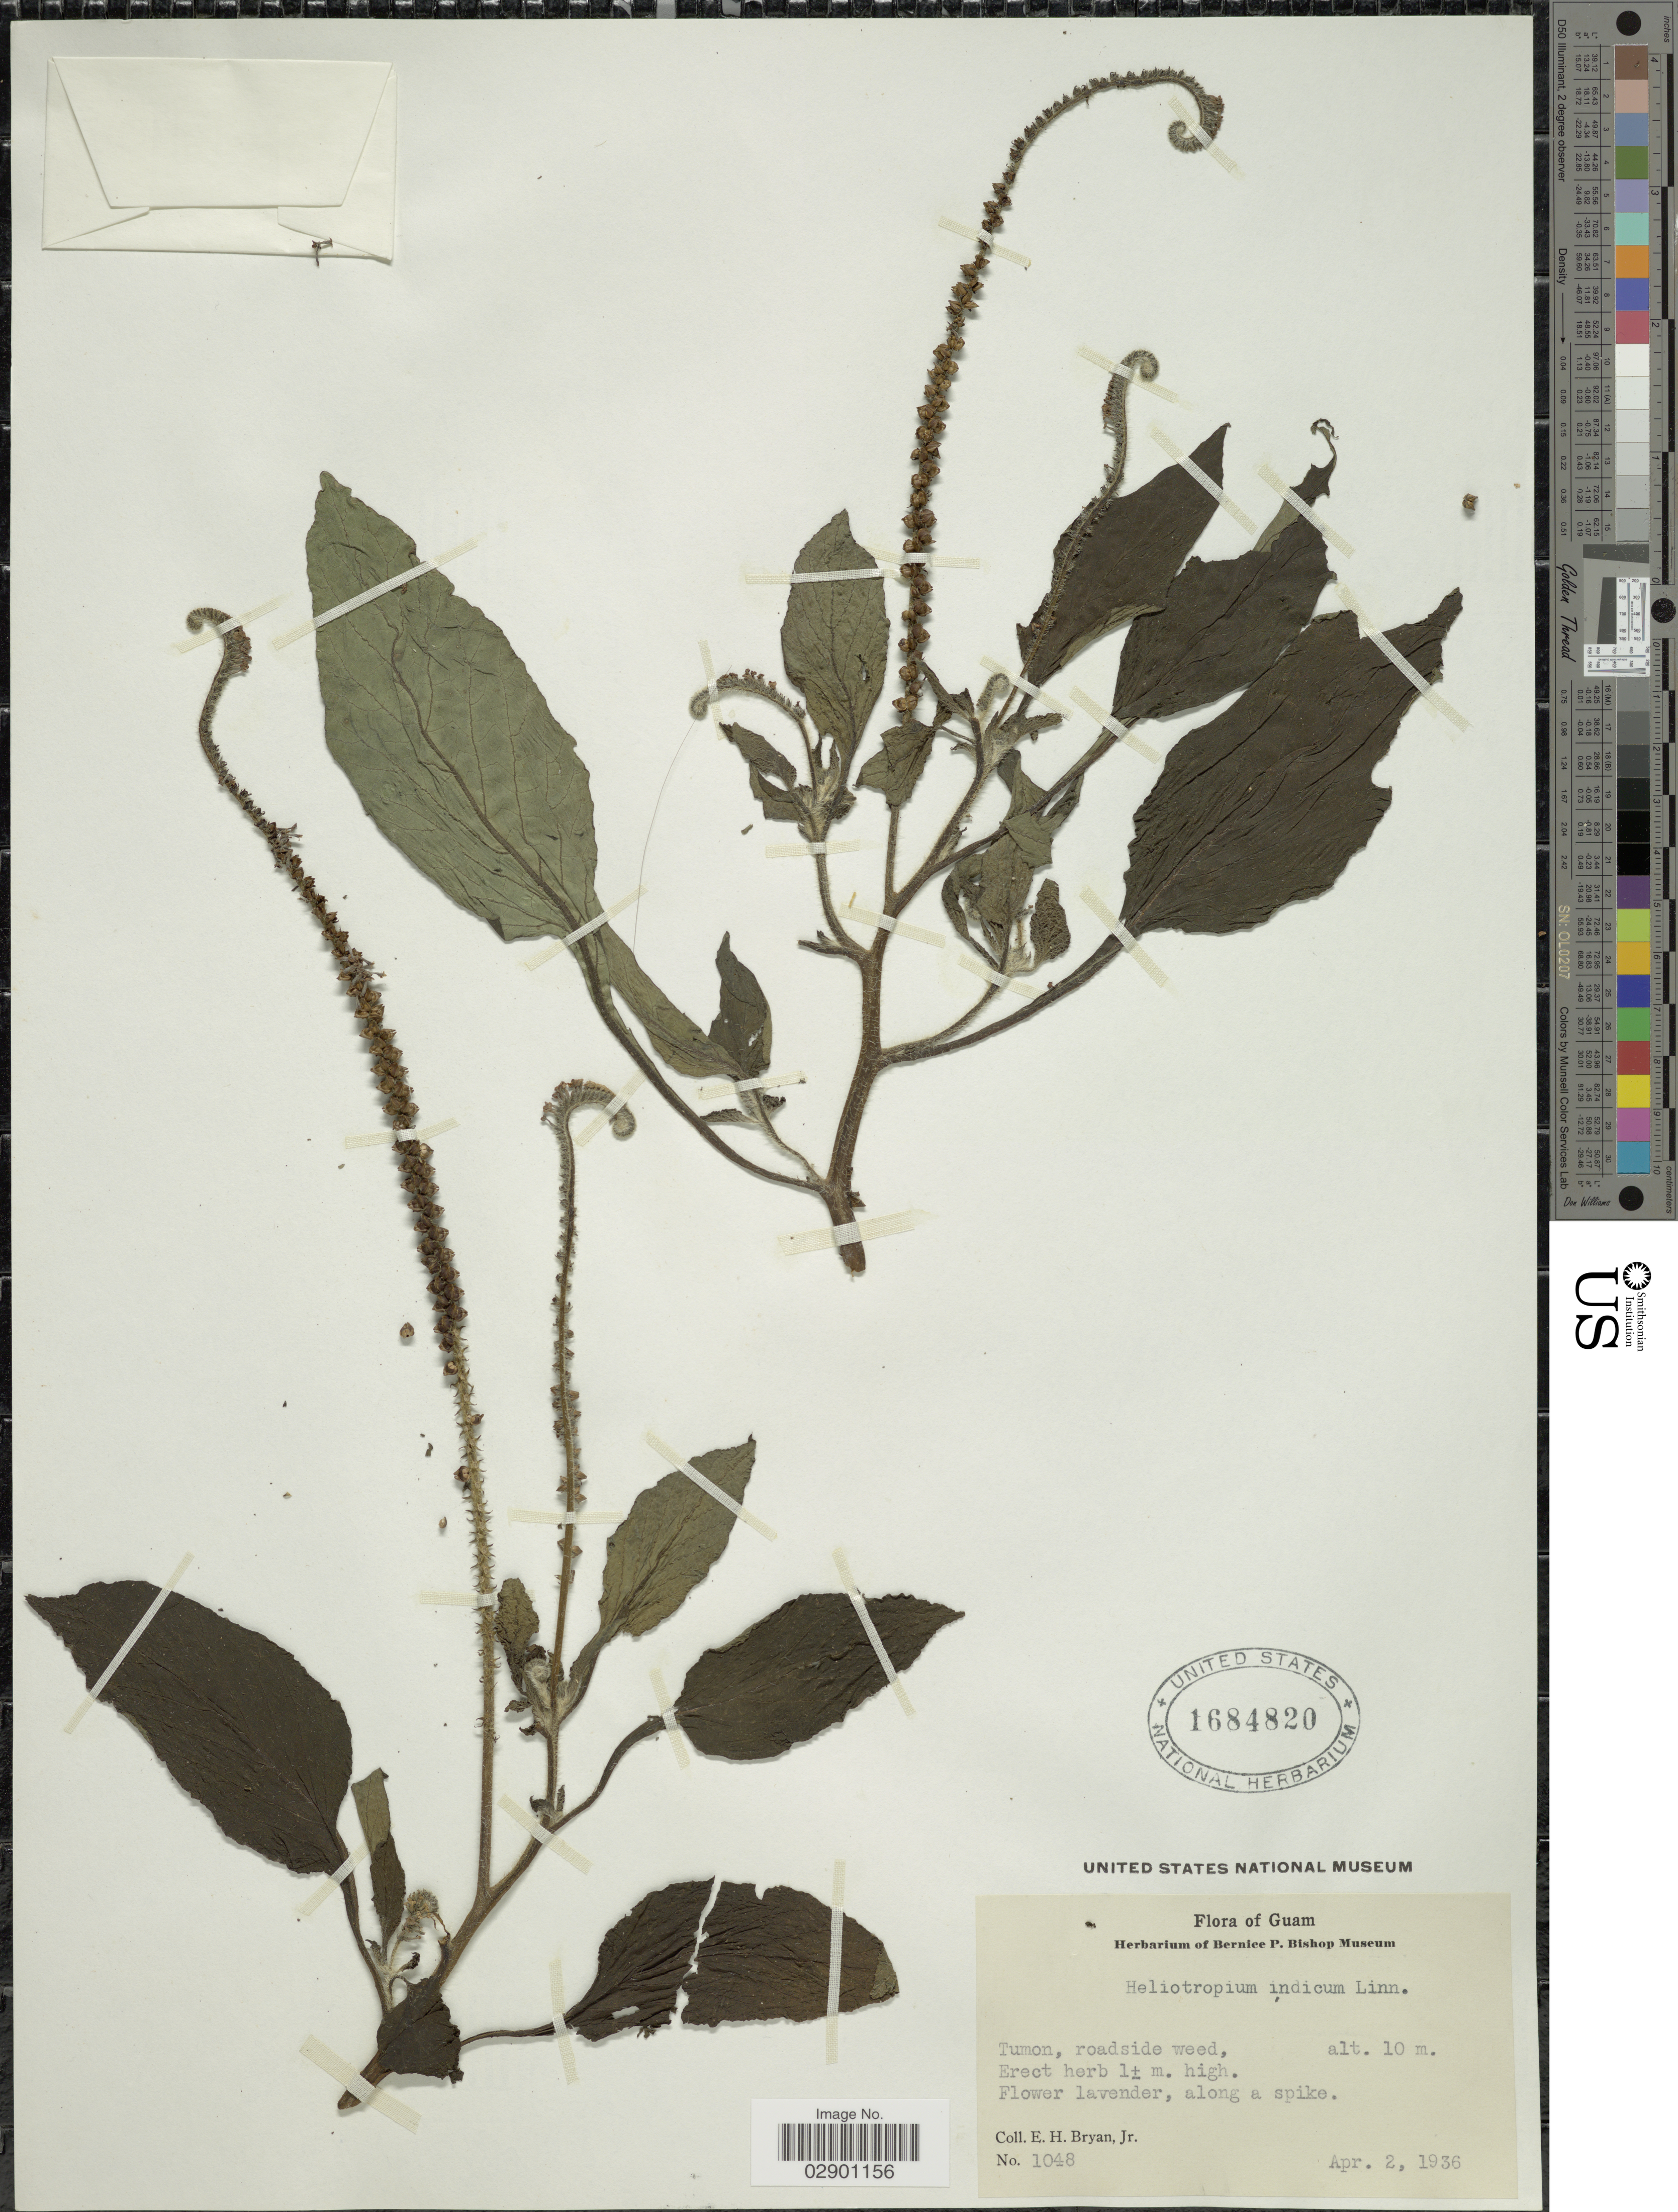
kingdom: Plantae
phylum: Tracheophyta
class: Magnoliopsida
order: Boraginales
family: Heliotropiaceae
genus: Heliotropium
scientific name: Heliotropium indicum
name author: L.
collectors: E. Bryan Jr.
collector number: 1048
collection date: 1936-04-02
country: Guam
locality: Tumon, roadside weed.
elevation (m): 10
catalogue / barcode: US 1684820